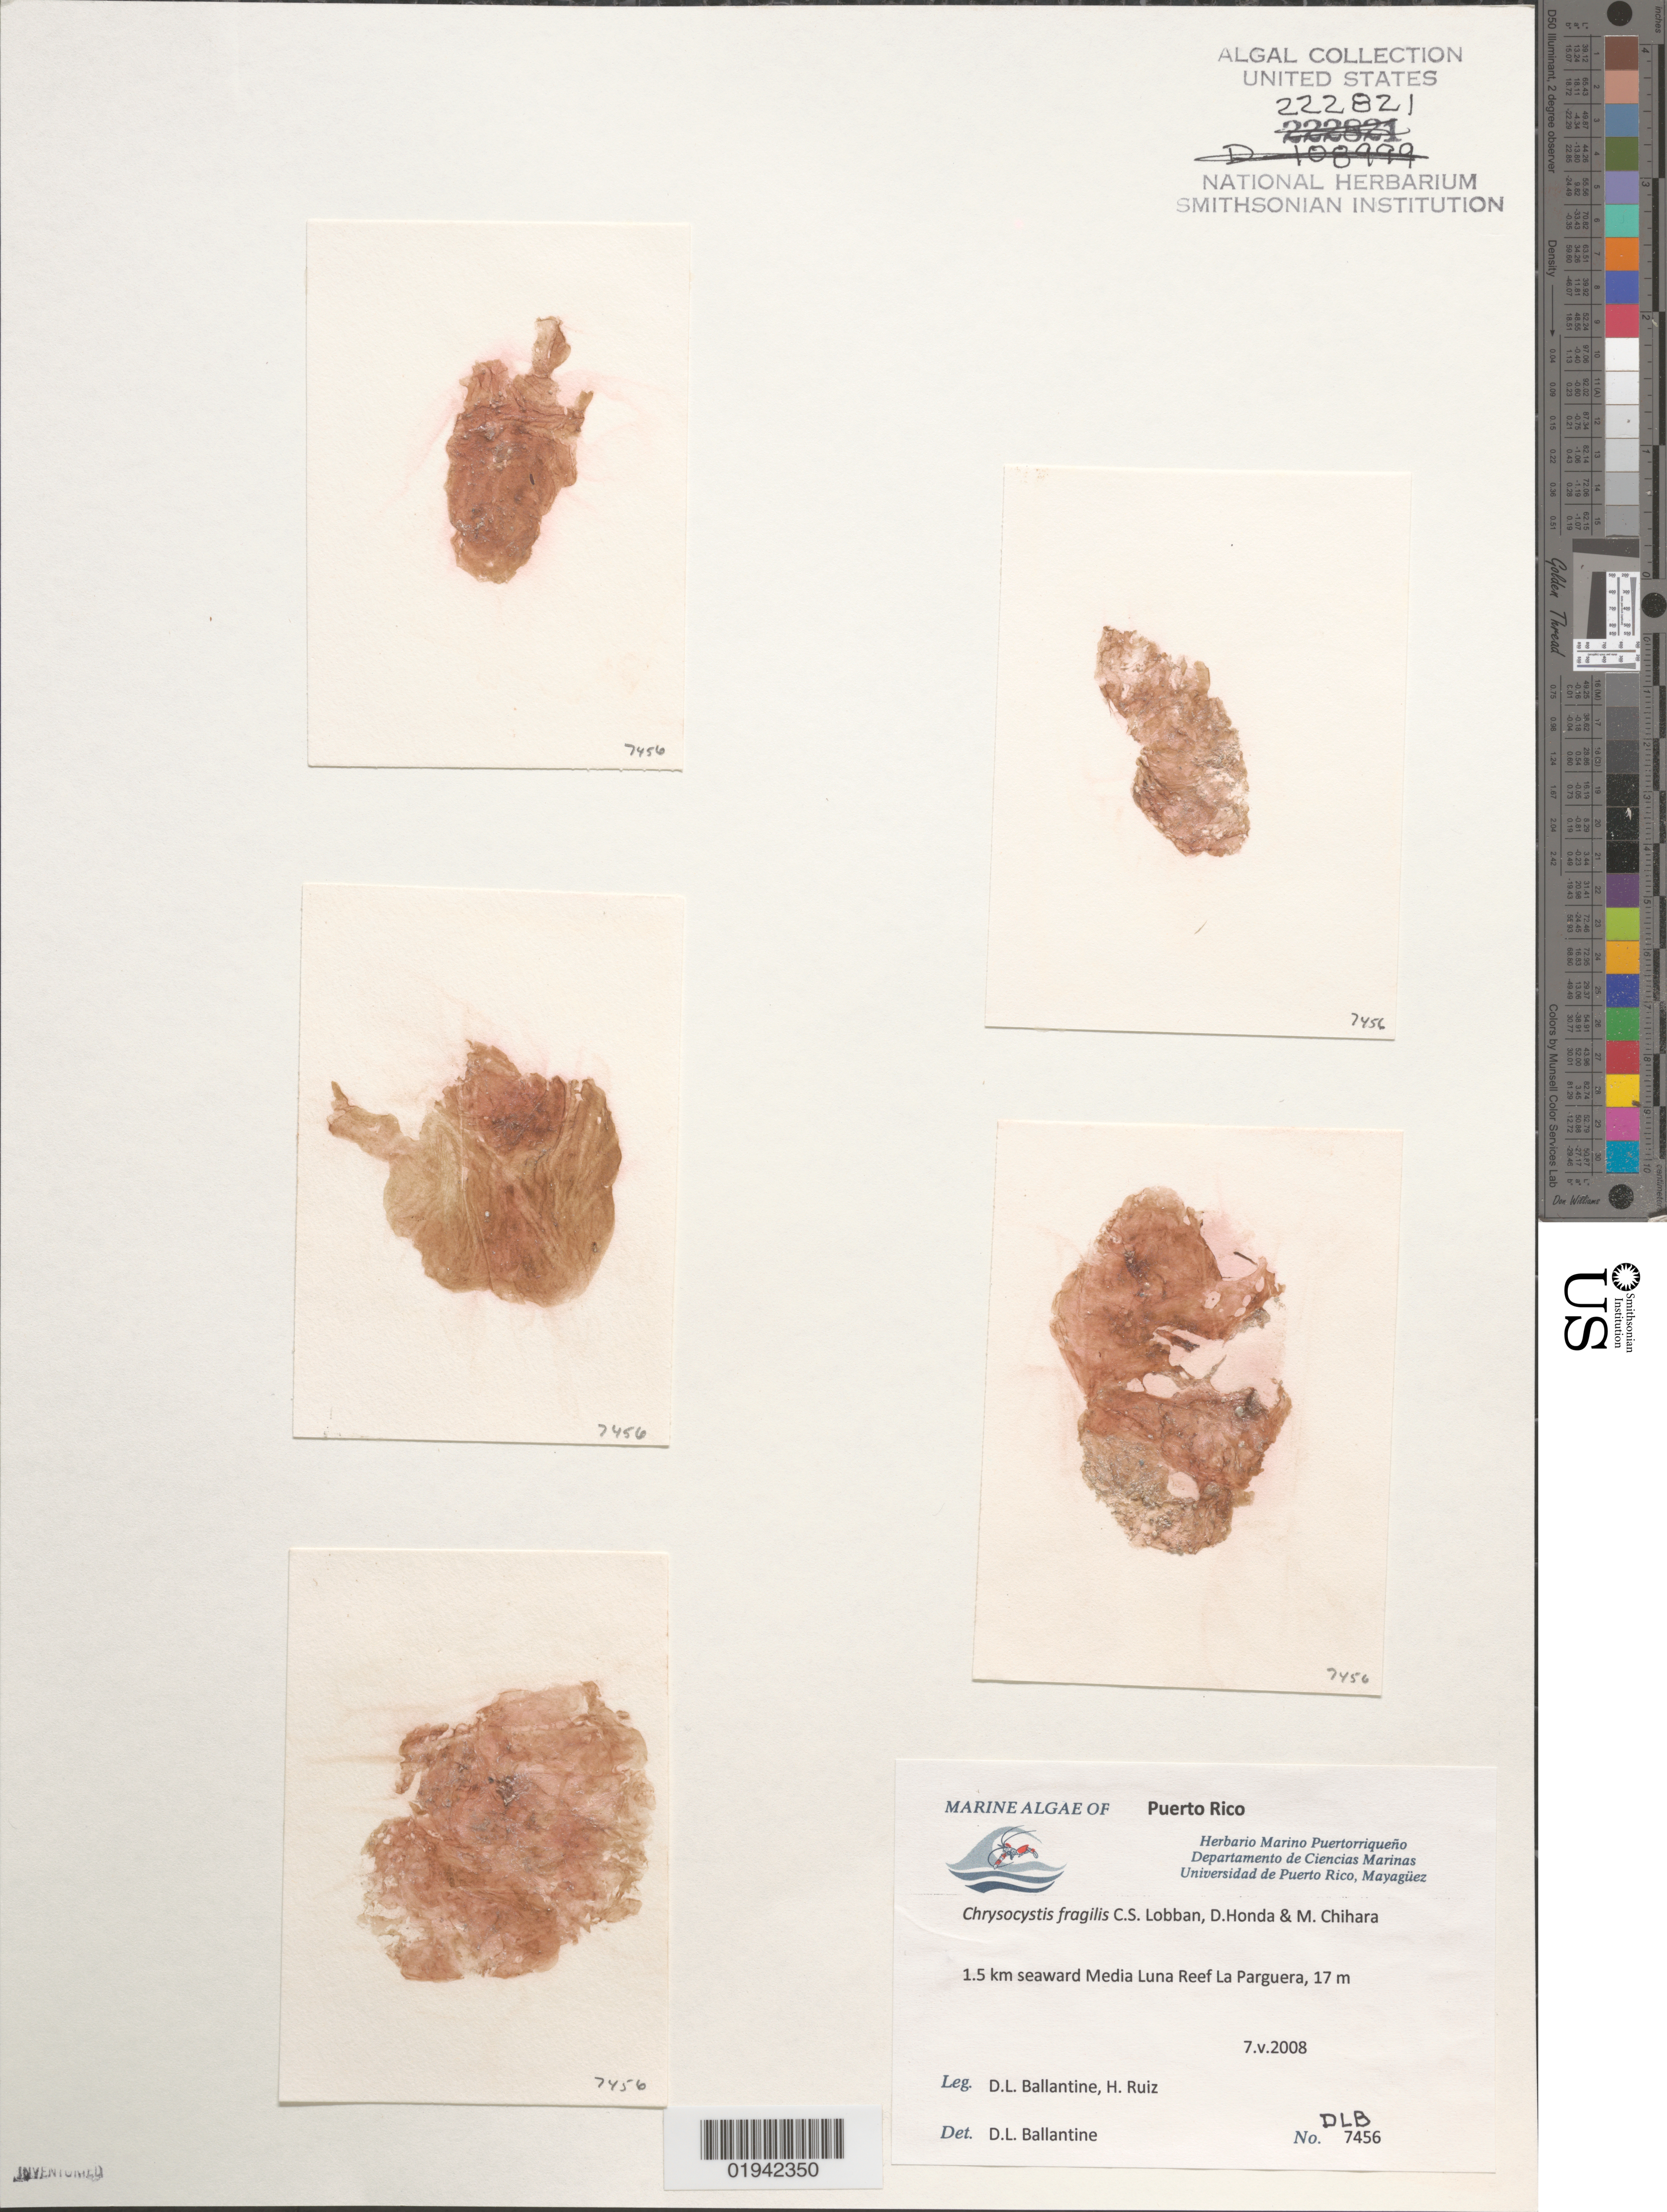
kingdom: Chromista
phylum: Ochrophyta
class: Dictyochophyceae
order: Sarcinochrysidales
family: Sarcinochrysidaceae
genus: Chrysocystis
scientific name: Chrysocystis fragilis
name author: C.S. Lobban et al. in C.S. Lobban et al.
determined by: Ballantine, D. L.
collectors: D.L. Ballantine & H. Ruiz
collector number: DLB 7456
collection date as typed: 07 May 2008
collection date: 2008-05-07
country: Puerto Rico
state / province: Lajas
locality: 1.5 km seaward Media Luna Reef, La Parguera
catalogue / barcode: US 222821